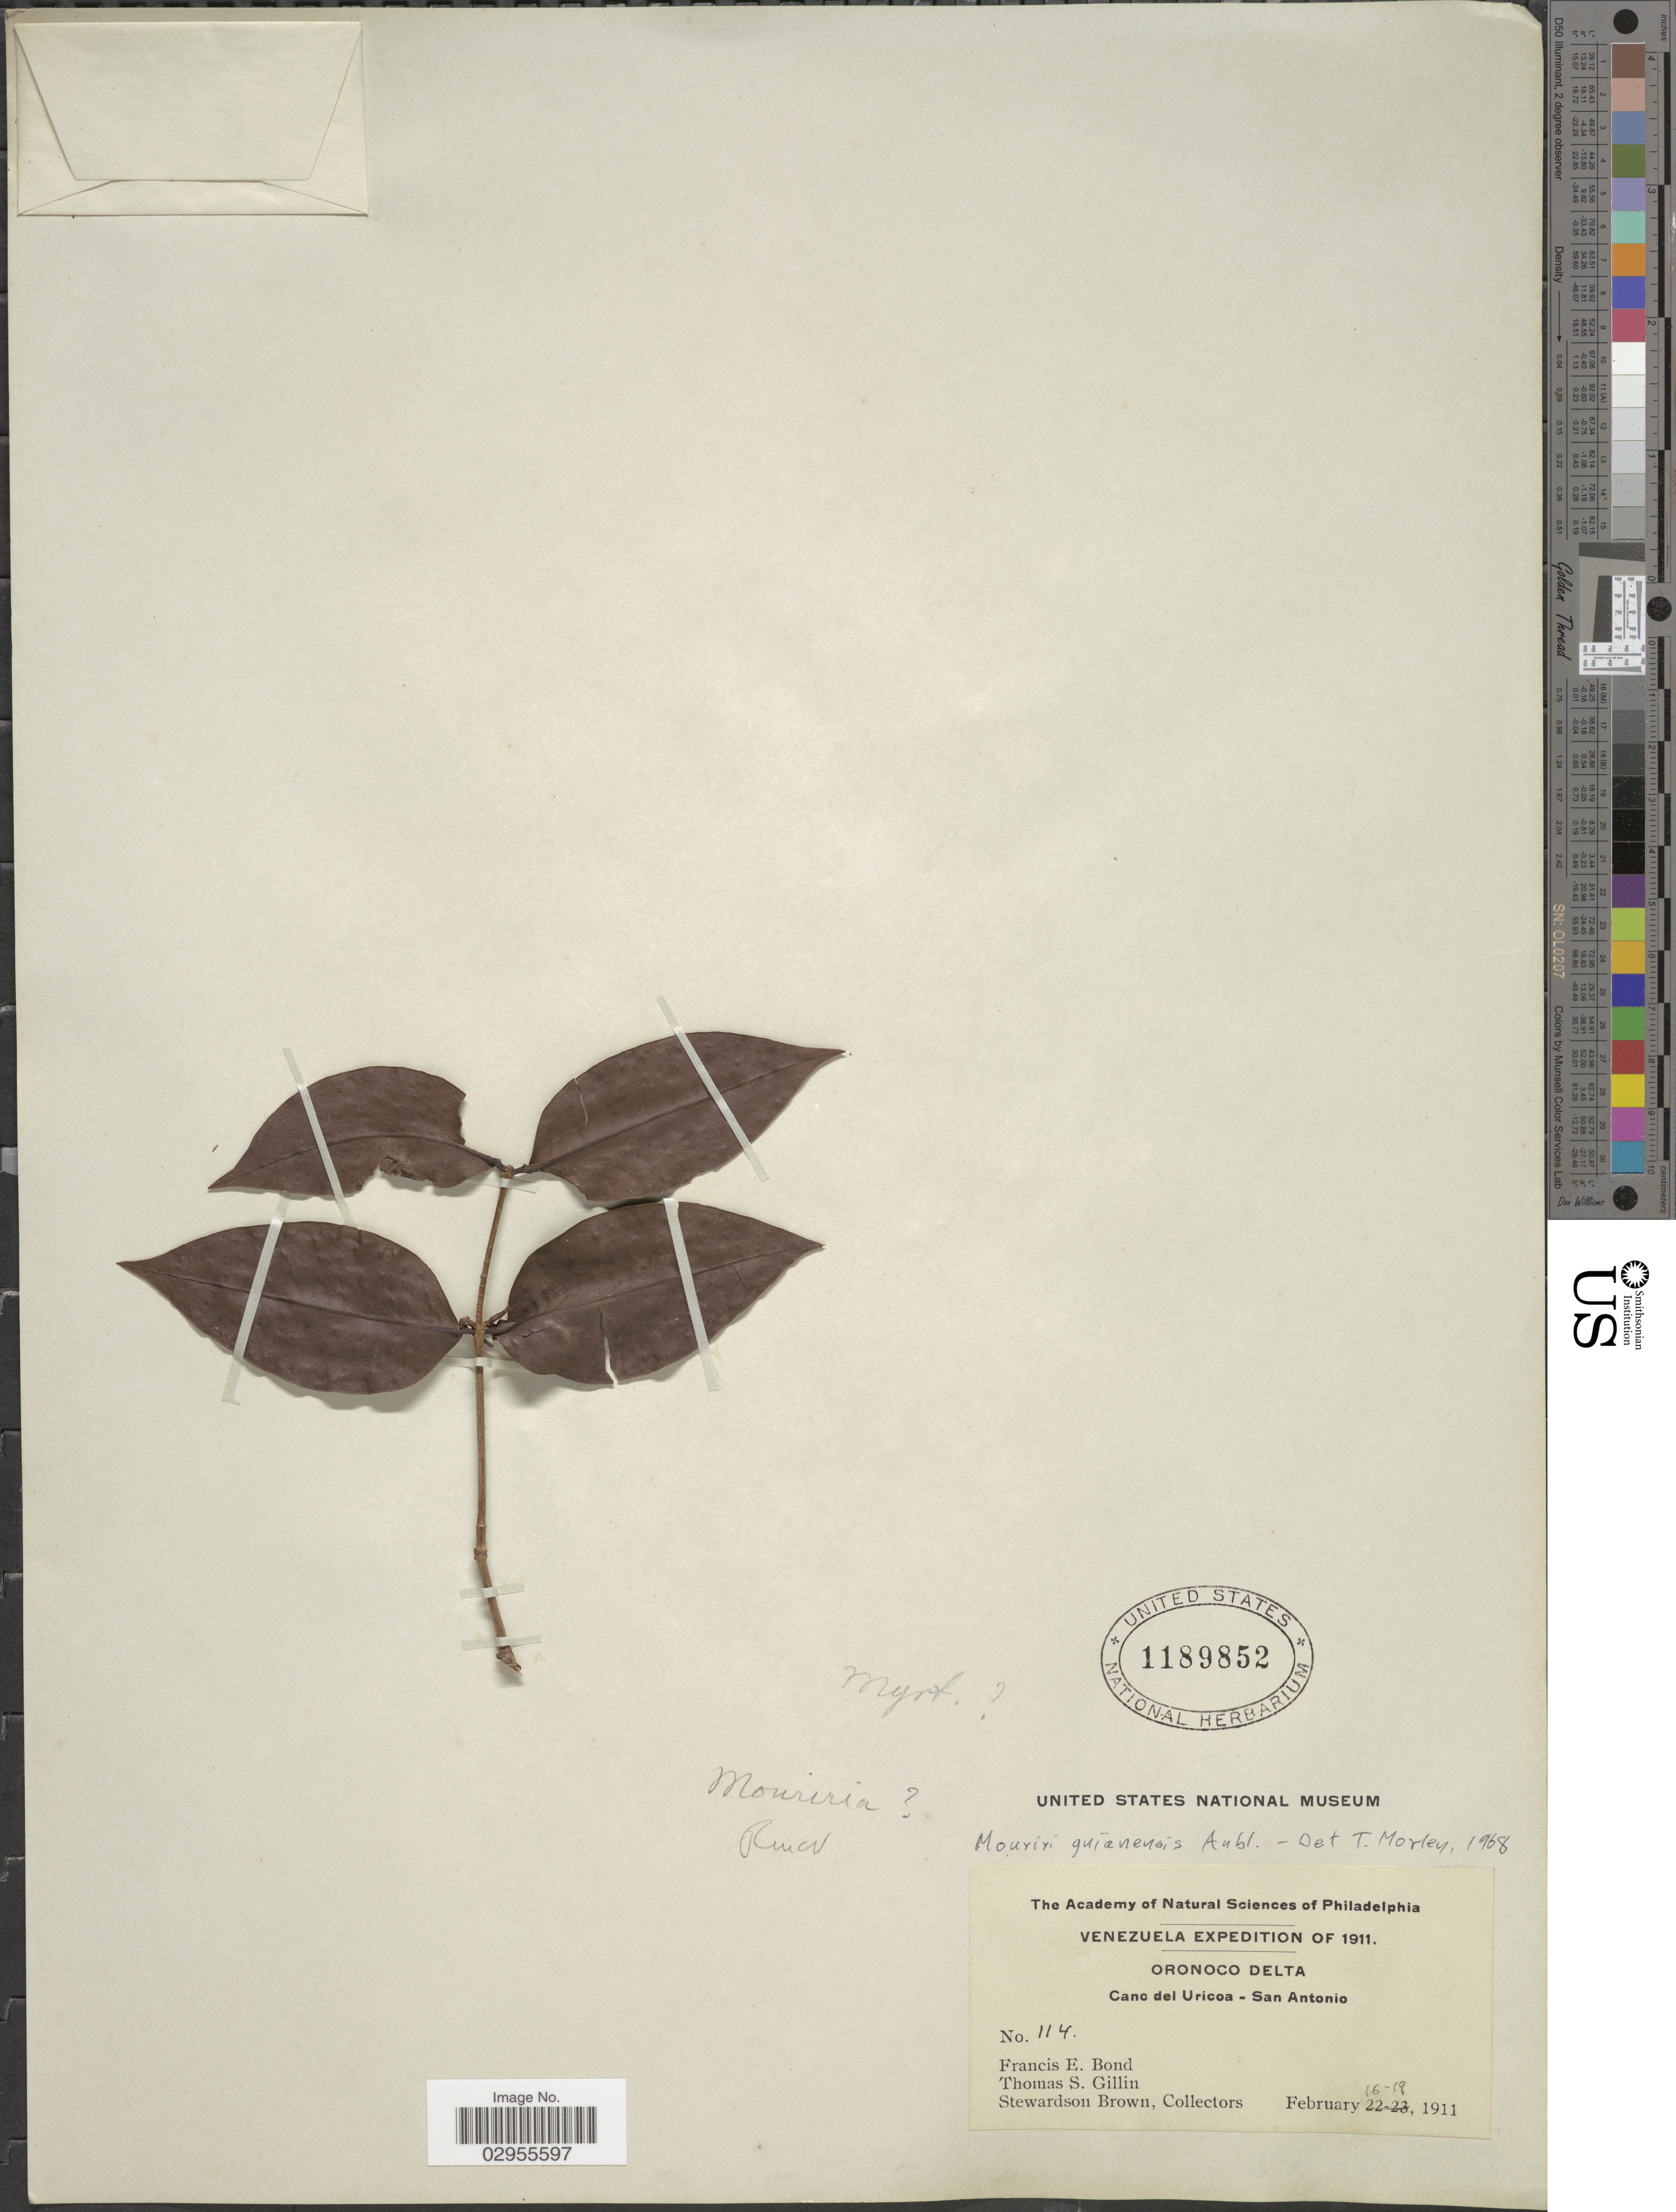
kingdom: Plantae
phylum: Tracheophyta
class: Magnoliopsida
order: Myrtales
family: Melastomataceae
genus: Mouriri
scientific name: Mouriri guianensis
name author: Aubl.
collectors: F. Bond, T. Gillin & S. Brown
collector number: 114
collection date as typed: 16-19 February 1911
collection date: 1911-02-16/1911-02-19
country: Venezuela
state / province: Monagas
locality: Las Piedritas and savannah between Boca de Uracoa and San Antonio de Tabasca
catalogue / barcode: US 1189852